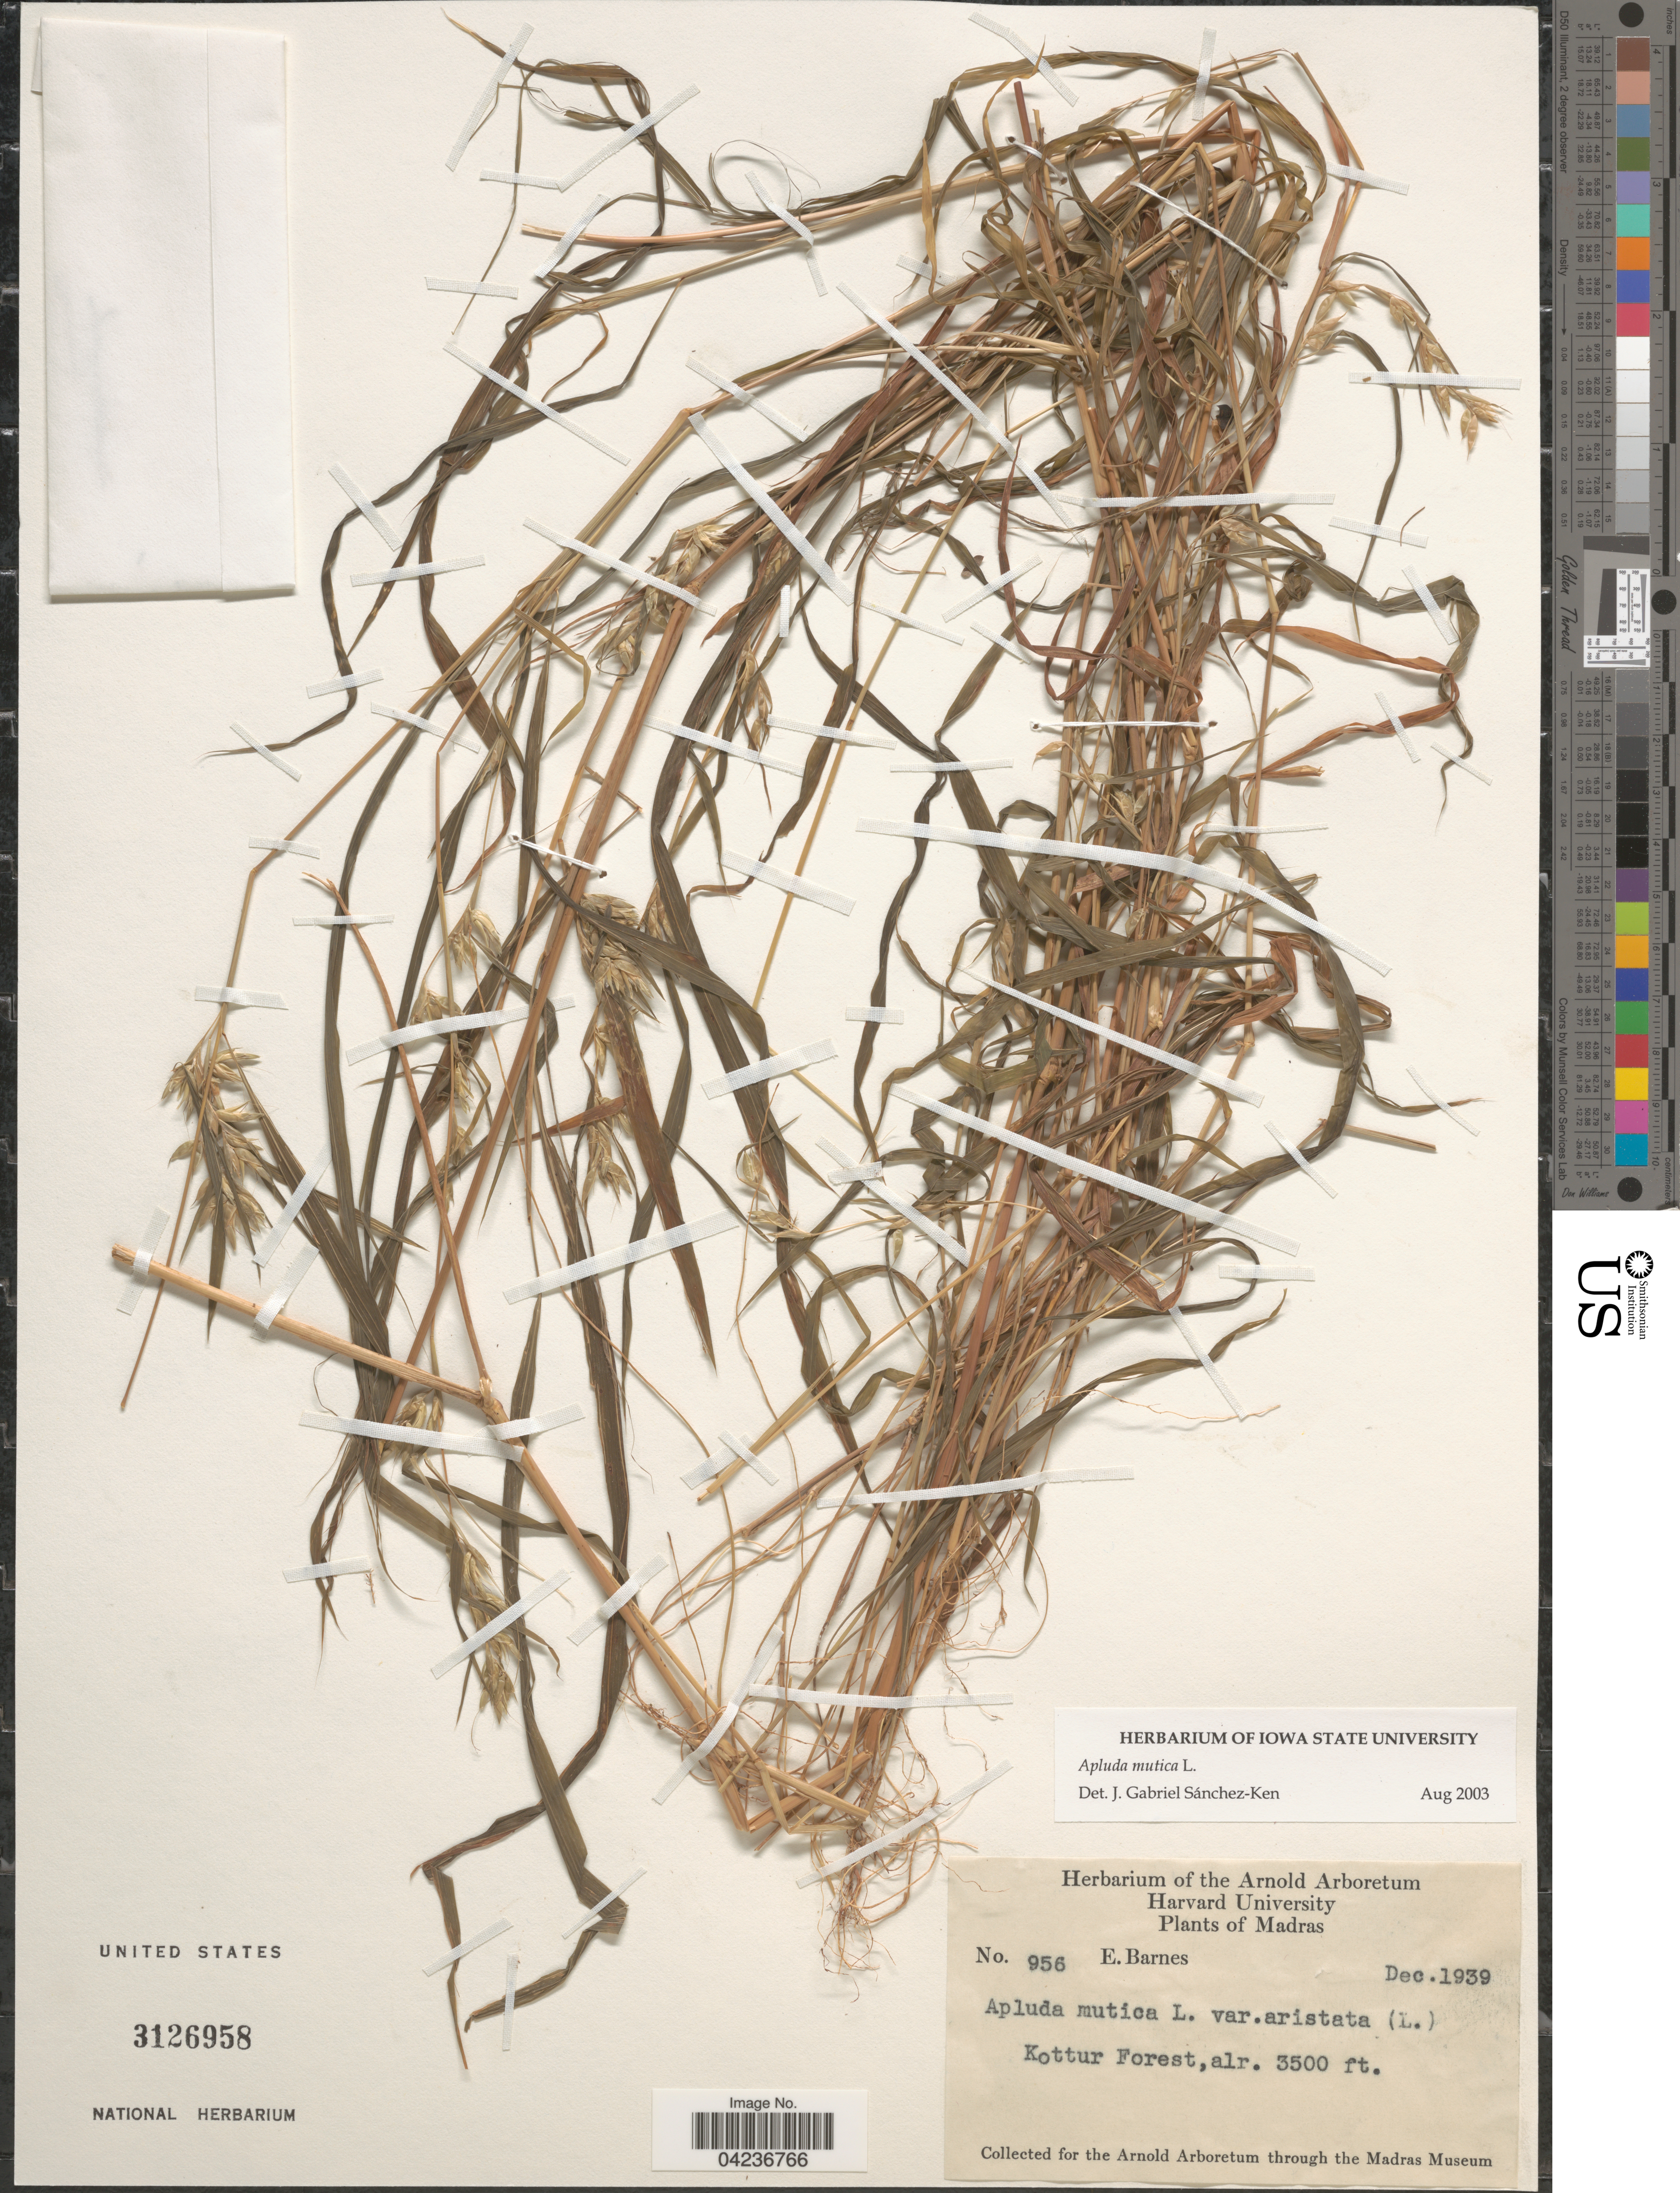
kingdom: Plantae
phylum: Tracheophyta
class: Liliopsida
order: Poales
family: Poaceae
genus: Apluda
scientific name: Apluda mutica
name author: L.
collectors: E. Barnes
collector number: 956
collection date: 1939-12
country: India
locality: Madras. Kottur Forest.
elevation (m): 1067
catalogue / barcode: US 3126958